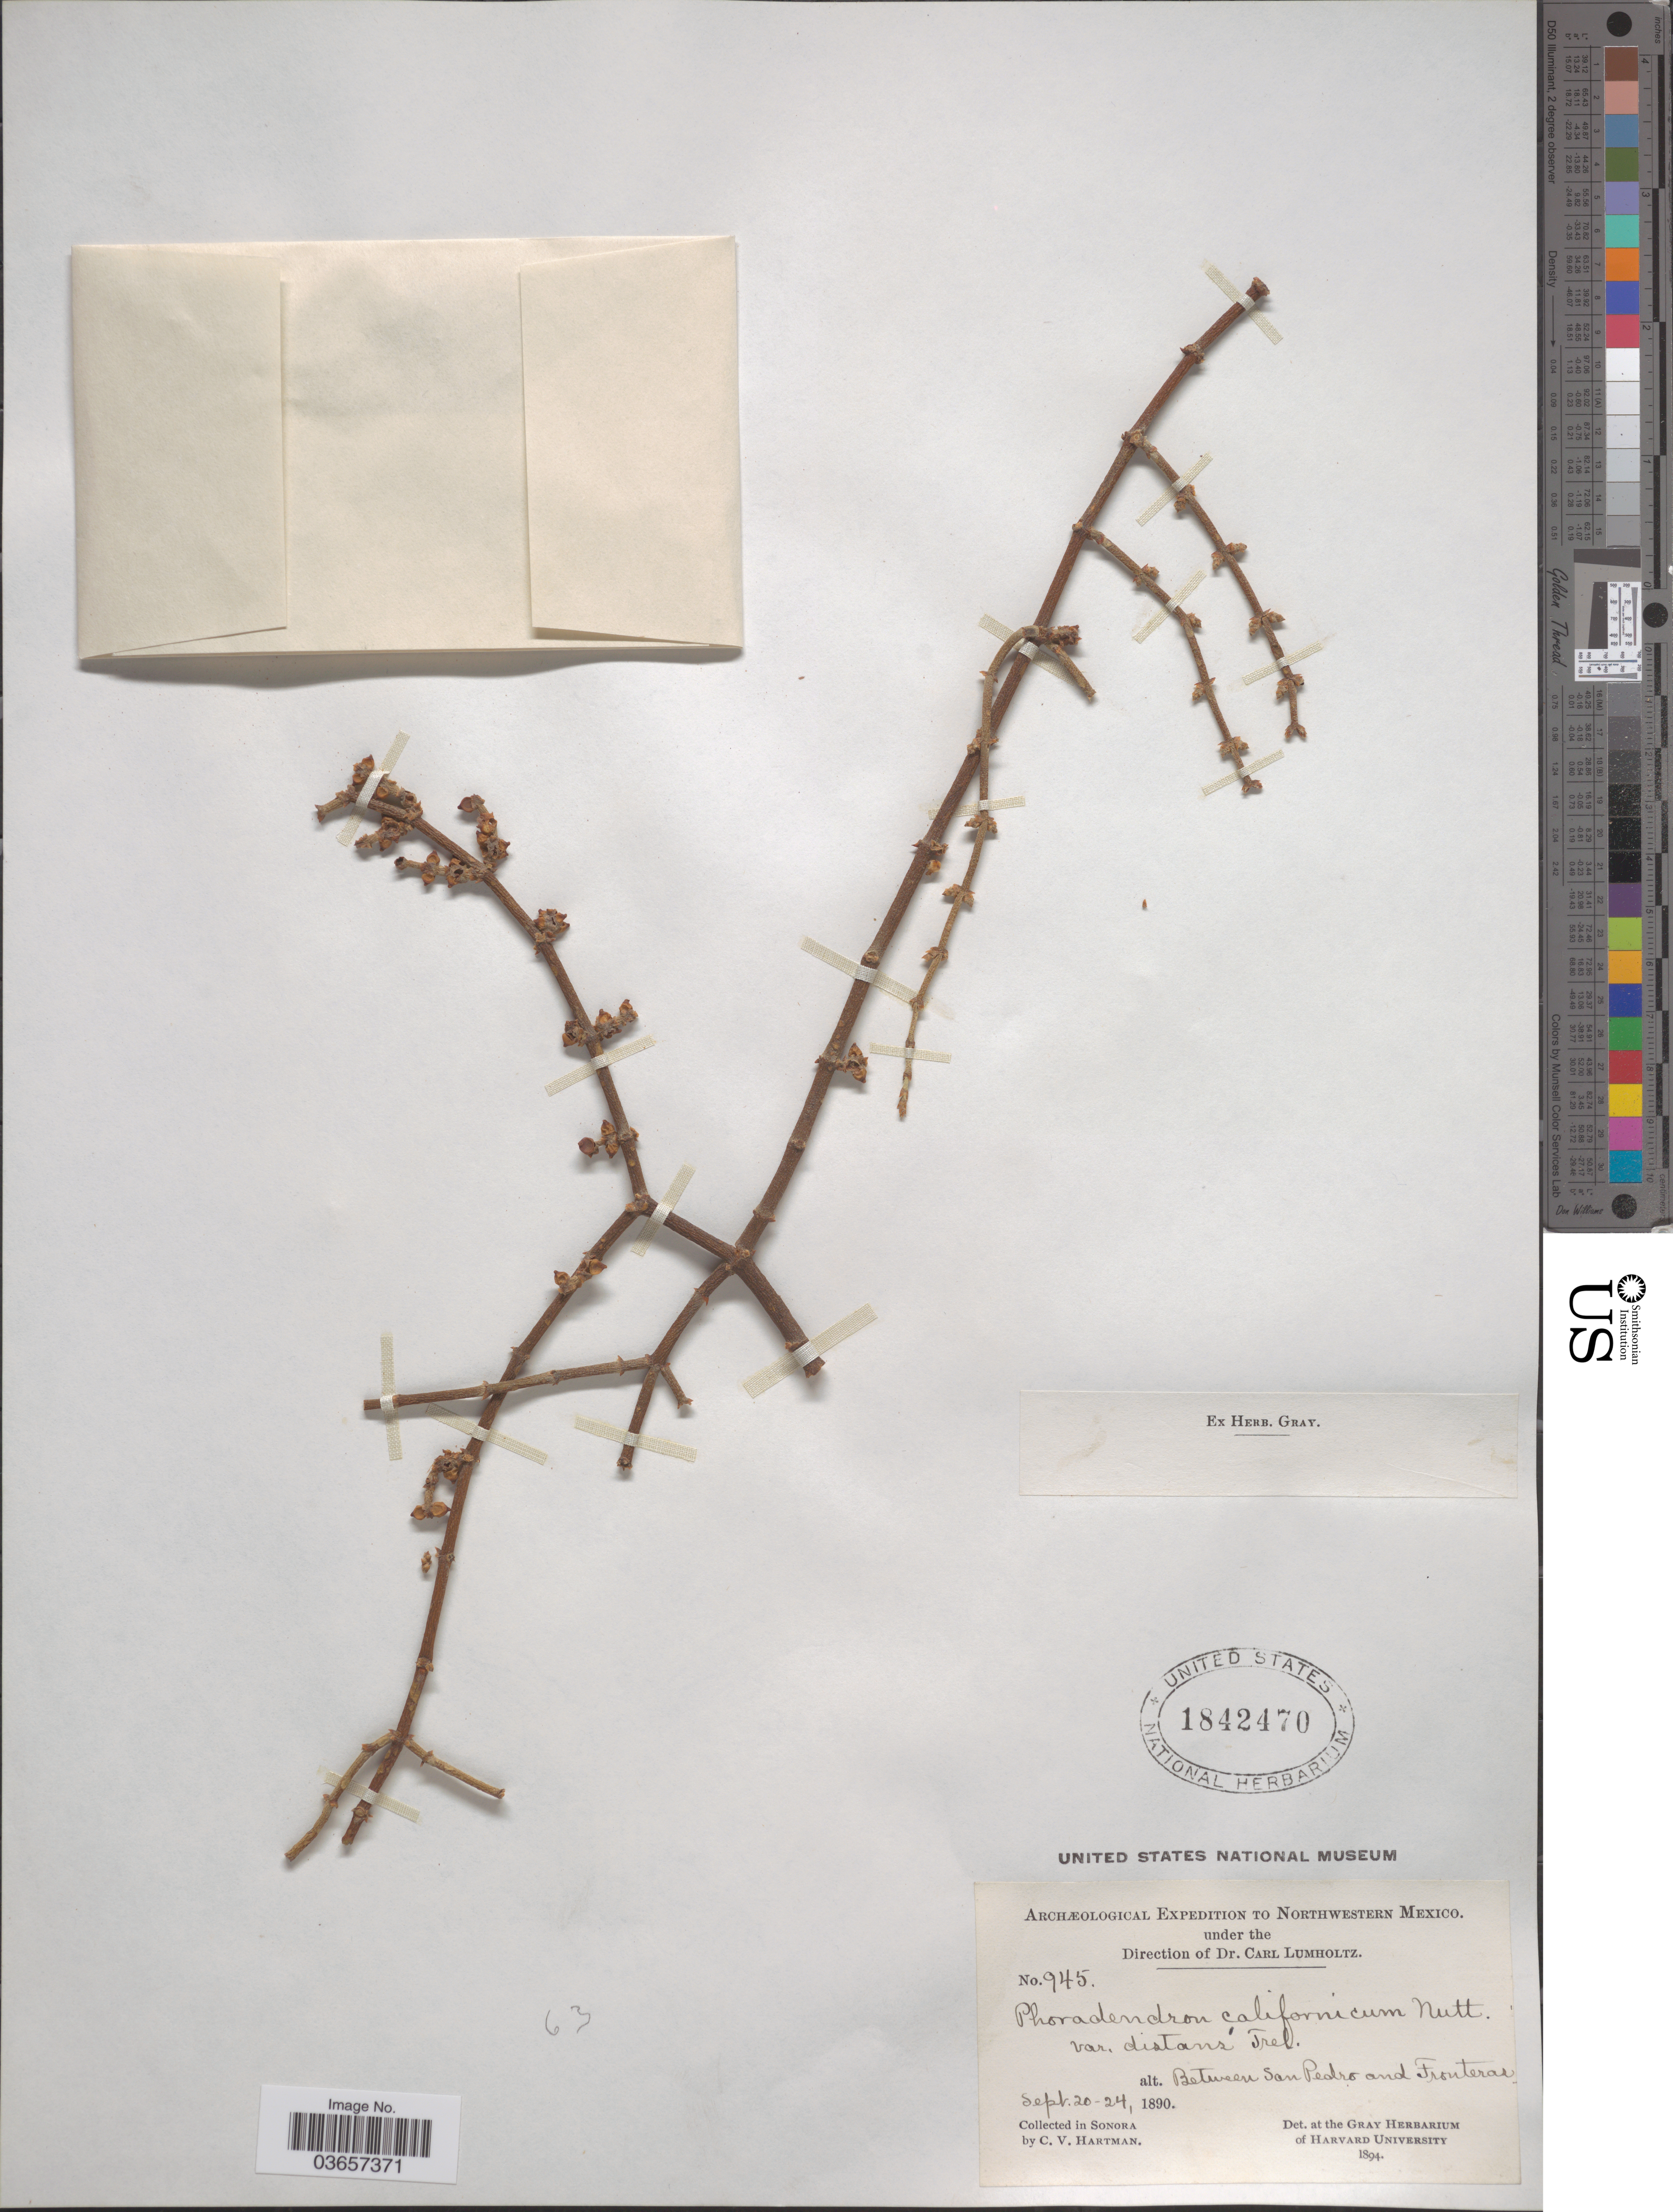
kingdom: Plantae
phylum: Tracheophyta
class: Magnoliopsida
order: Santalales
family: Viscaceae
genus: Phoradendron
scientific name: Phoradendron californicum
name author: Nutt.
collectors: C. V. Hartman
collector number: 945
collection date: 1890-09-20/1890-09-24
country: Mexico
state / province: Sonora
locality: Northwestern Mexico. Between San Pedro and Fronteras.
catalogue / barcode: US 1842470